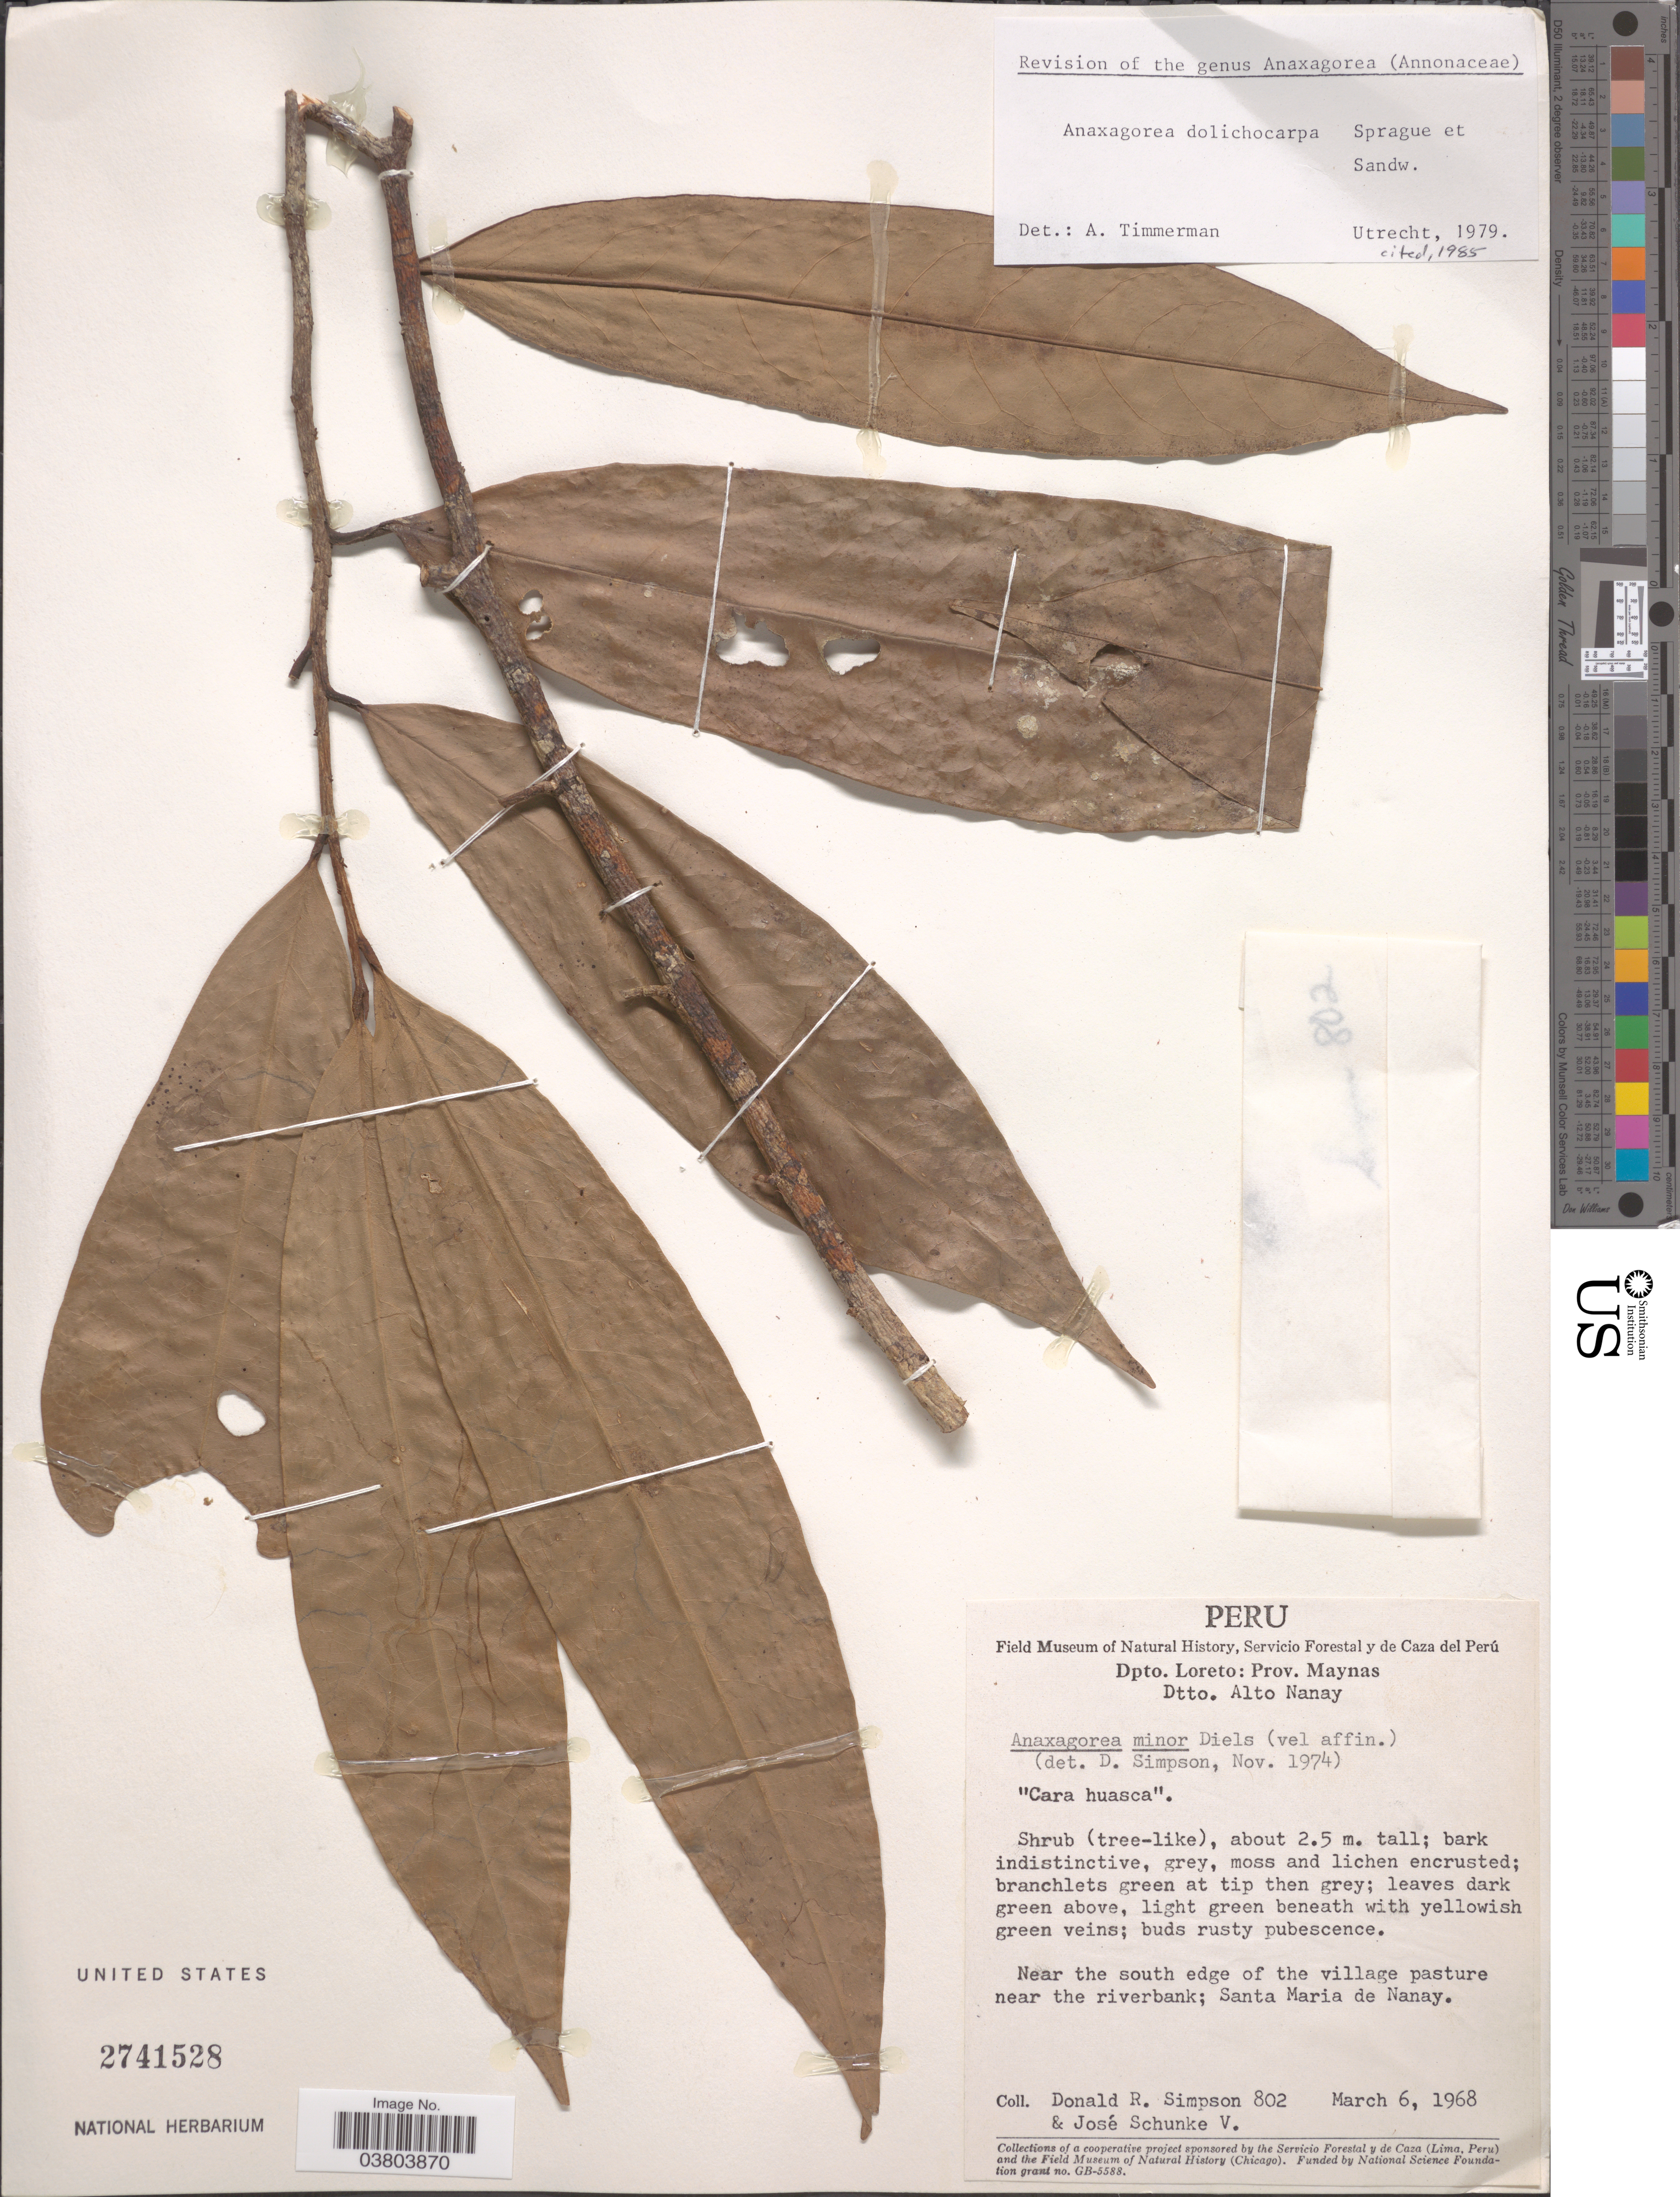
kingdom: Plantae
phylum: Tracheophyta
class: Magnoliopsida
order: Magnoliales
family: Annonaceae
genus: Anaxagorea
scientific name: Anaxagorea dolichocarpa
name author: Sprague & Sandwith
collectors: D. R. Simpson & J. Schunke Vigo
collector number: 802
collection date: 1968-03-06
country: Peru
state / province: Loreto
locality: Dpto. Loreto: Prov. Maynas. Dtto. Alto Nanay. Near the south edge of the village pasture near the riverbank; Santa Maria de Nanay.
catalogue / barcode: US 2741528